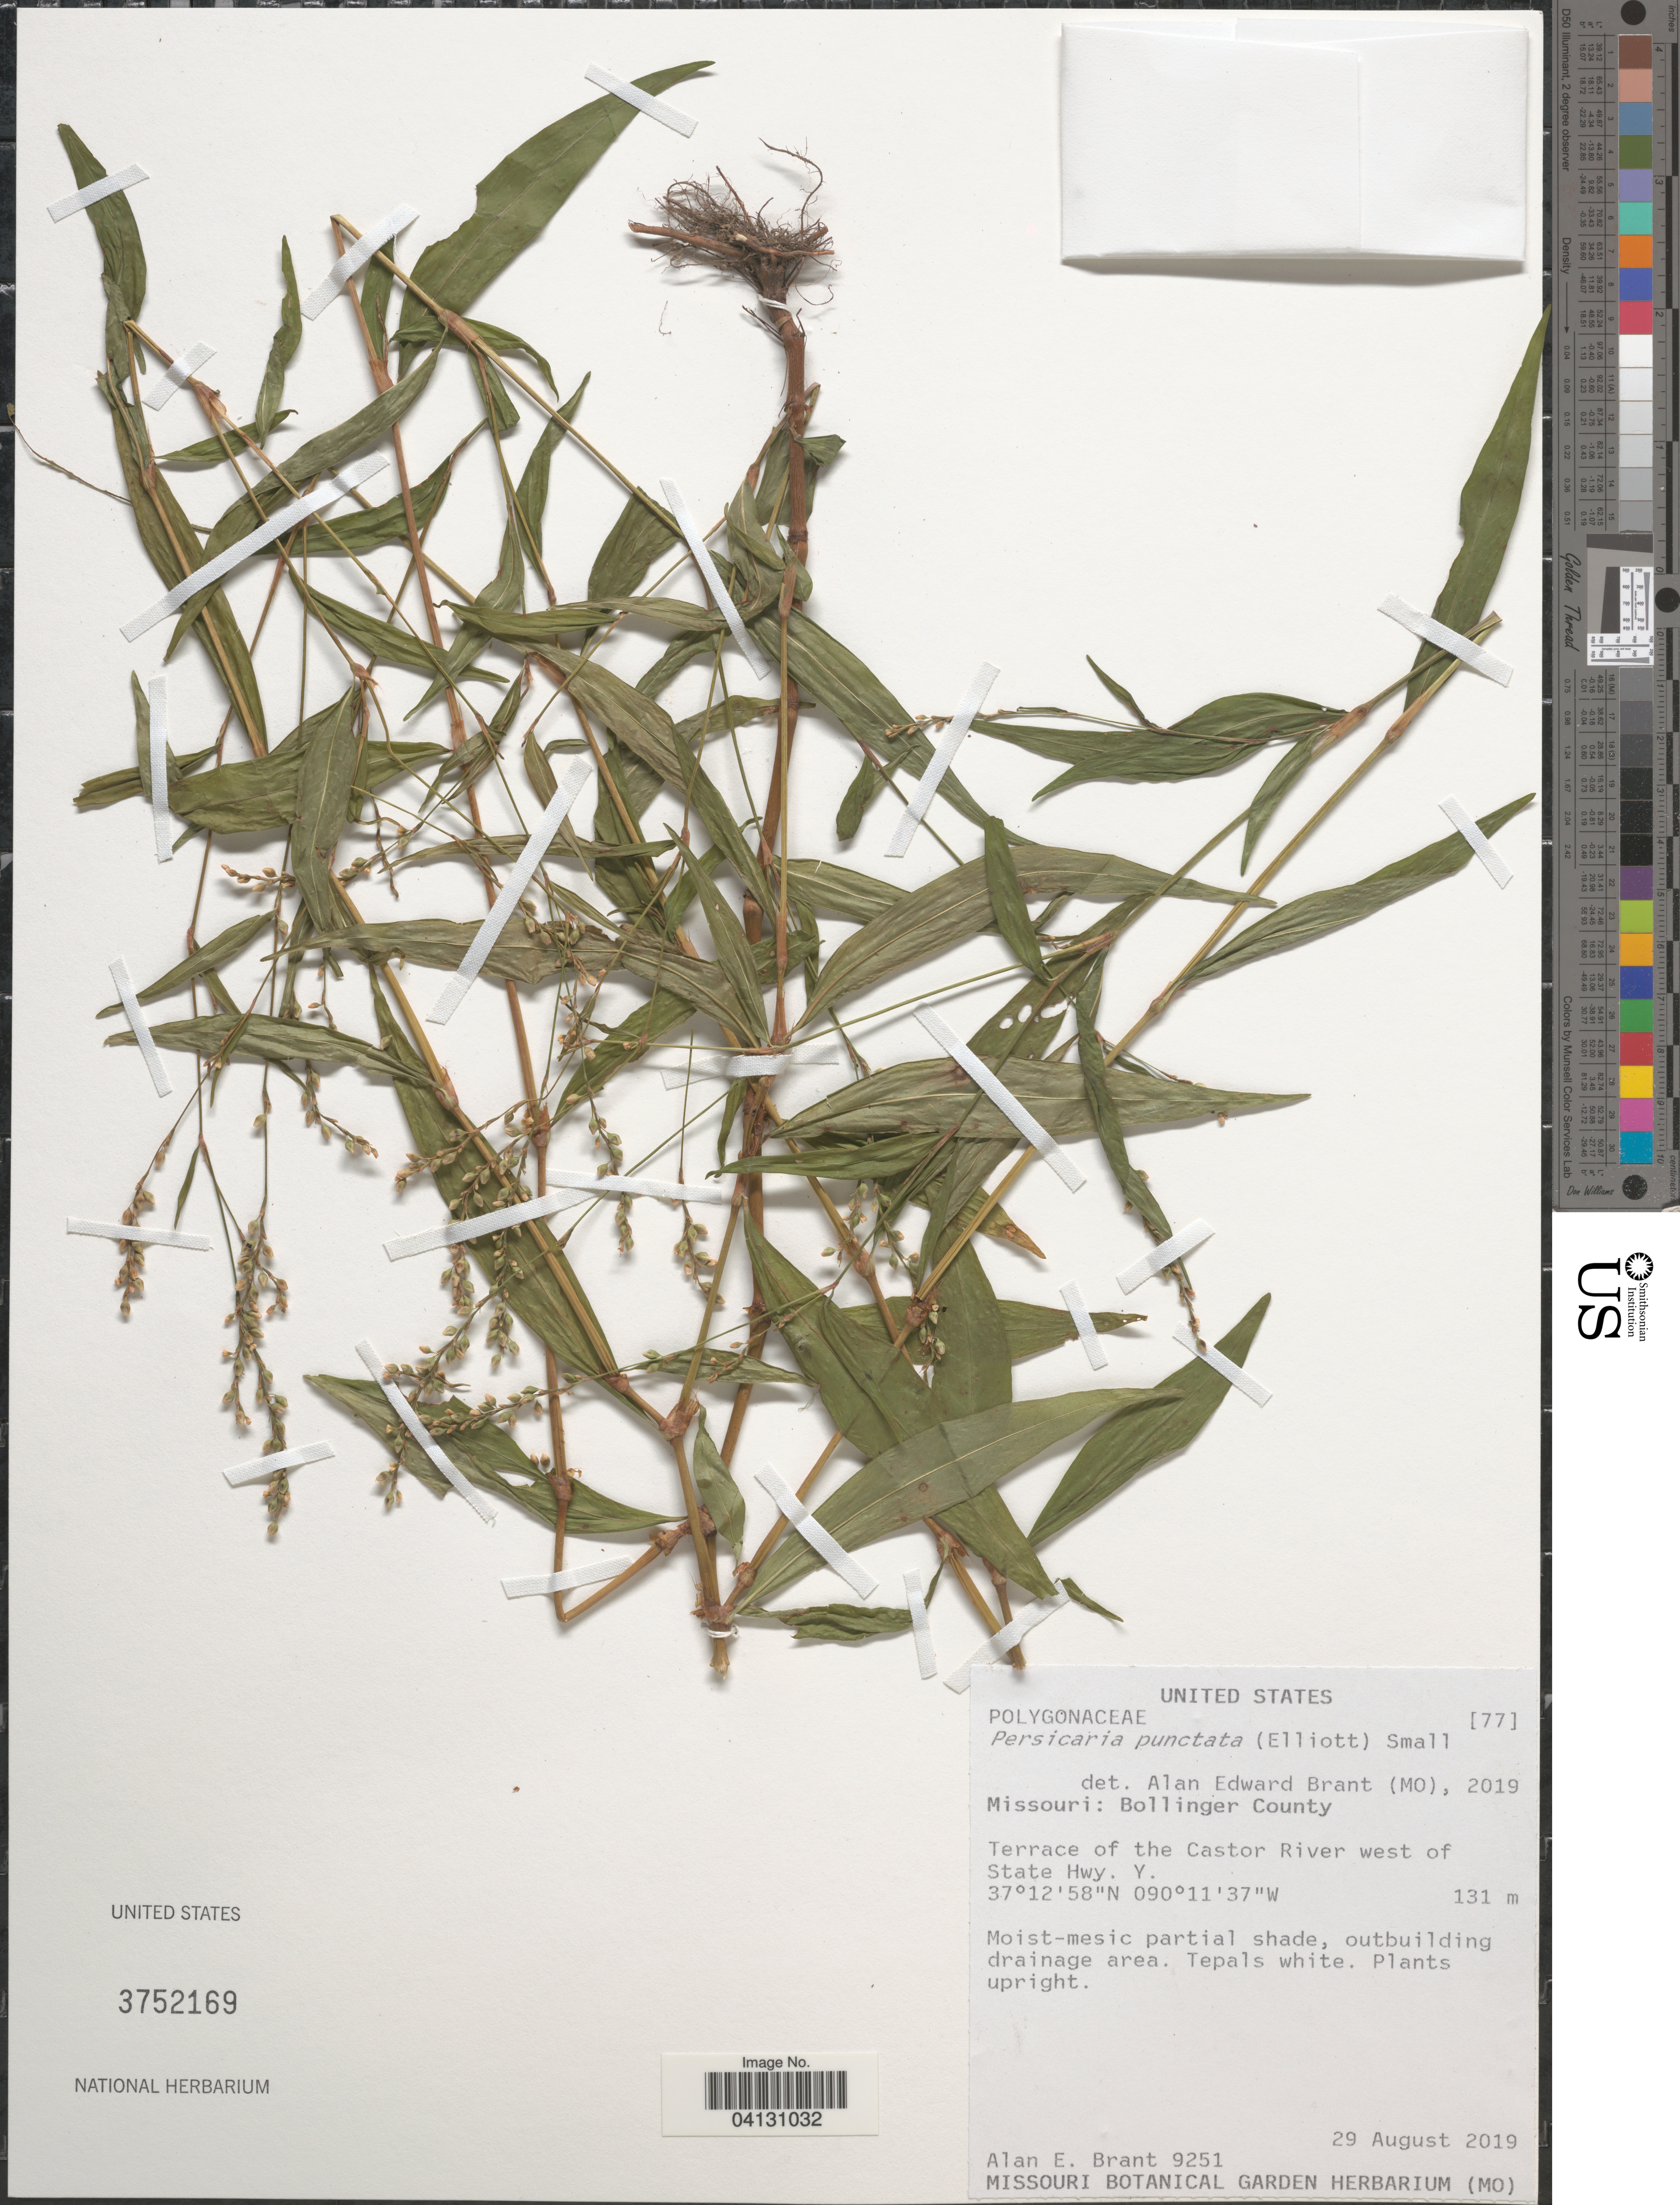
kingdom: Plantae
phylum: Tracheophyta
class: Magnoliopsida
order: Caryophyllales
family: Polygonaceae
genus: Persicaria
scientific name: Persicaria punctata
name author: (Elliott) Small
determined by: Atha, D. E.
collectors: A. Brant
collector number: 9251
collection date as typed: Transcribed d/m/y: 29/8/2019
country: United States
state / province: Missouri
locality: Bollinger County. Terrace of the Castor River west of State Hwy. Y.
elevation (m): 131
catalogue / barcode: US 3752169